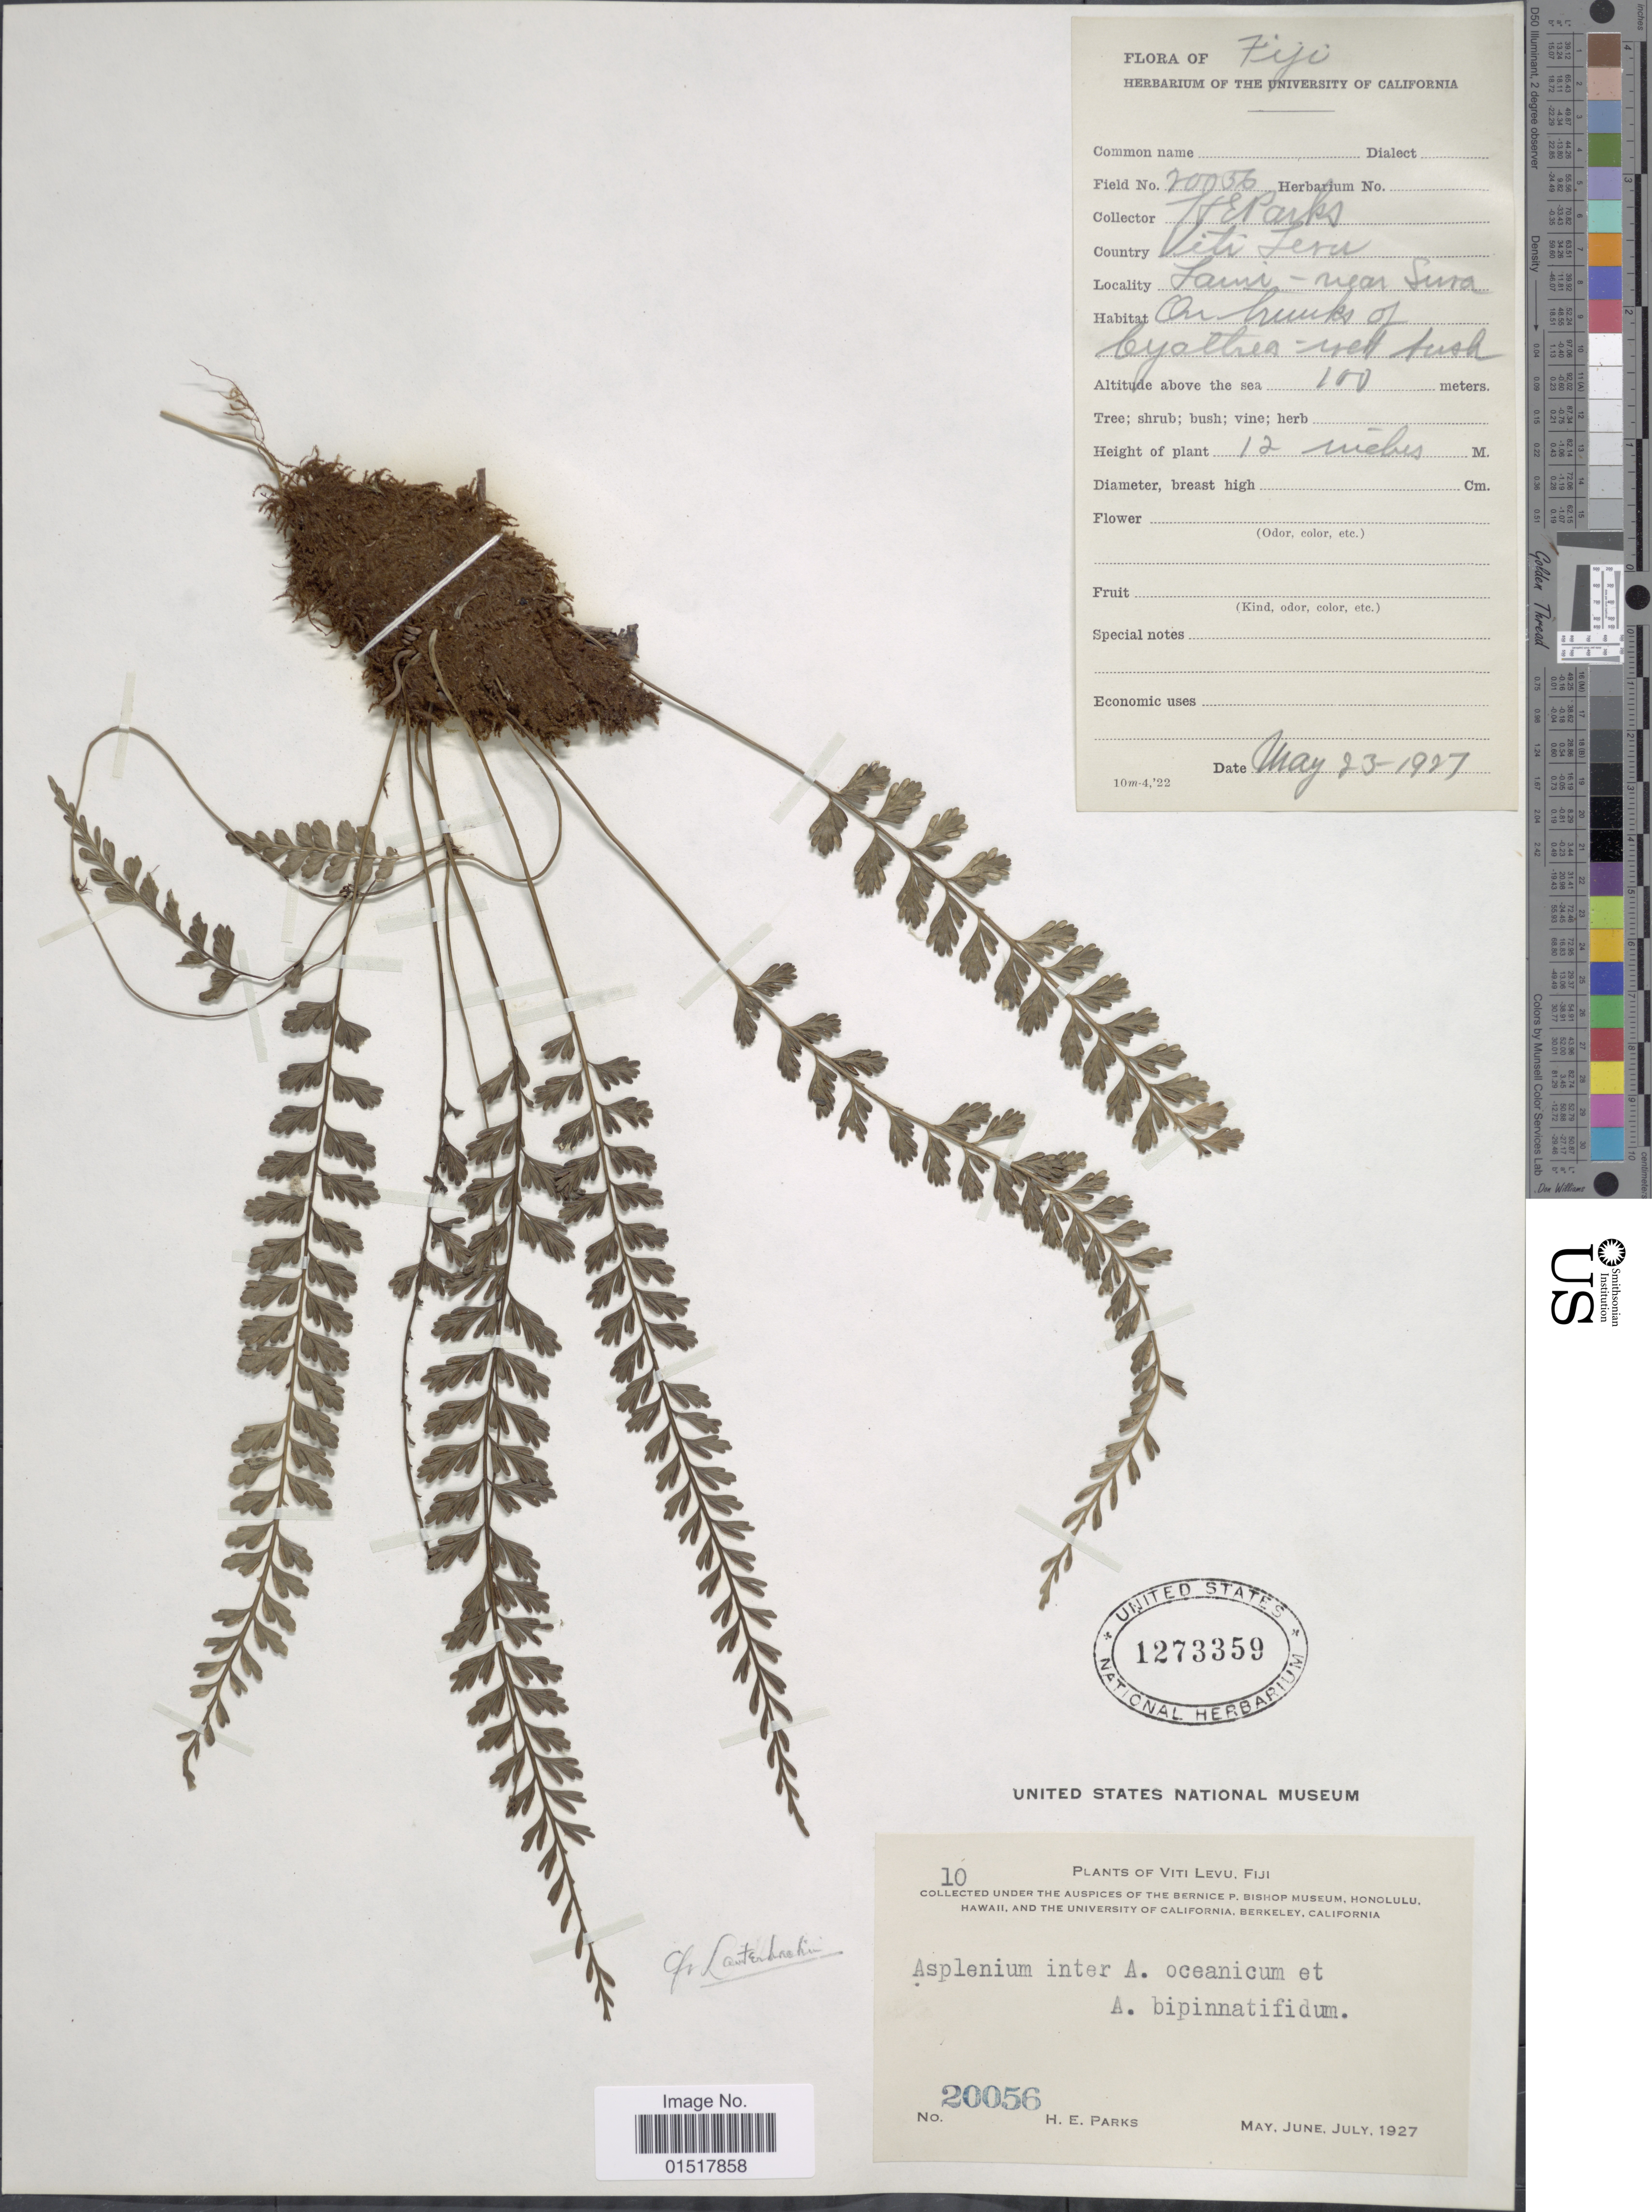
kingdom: Plantae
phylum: Tracheophyta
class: Polypodiopsida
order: Polypodiales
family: Aspleniaceae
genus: Asplenium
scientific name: Asplenium lauterbachii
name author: Christ in K. Schum. & Lauterb.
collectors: H. E. Parks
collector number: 20056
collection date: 1927-05-23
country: Fiji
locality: Viti Levu. Sami-near Suva.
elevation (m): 100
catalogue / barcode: US 1273359